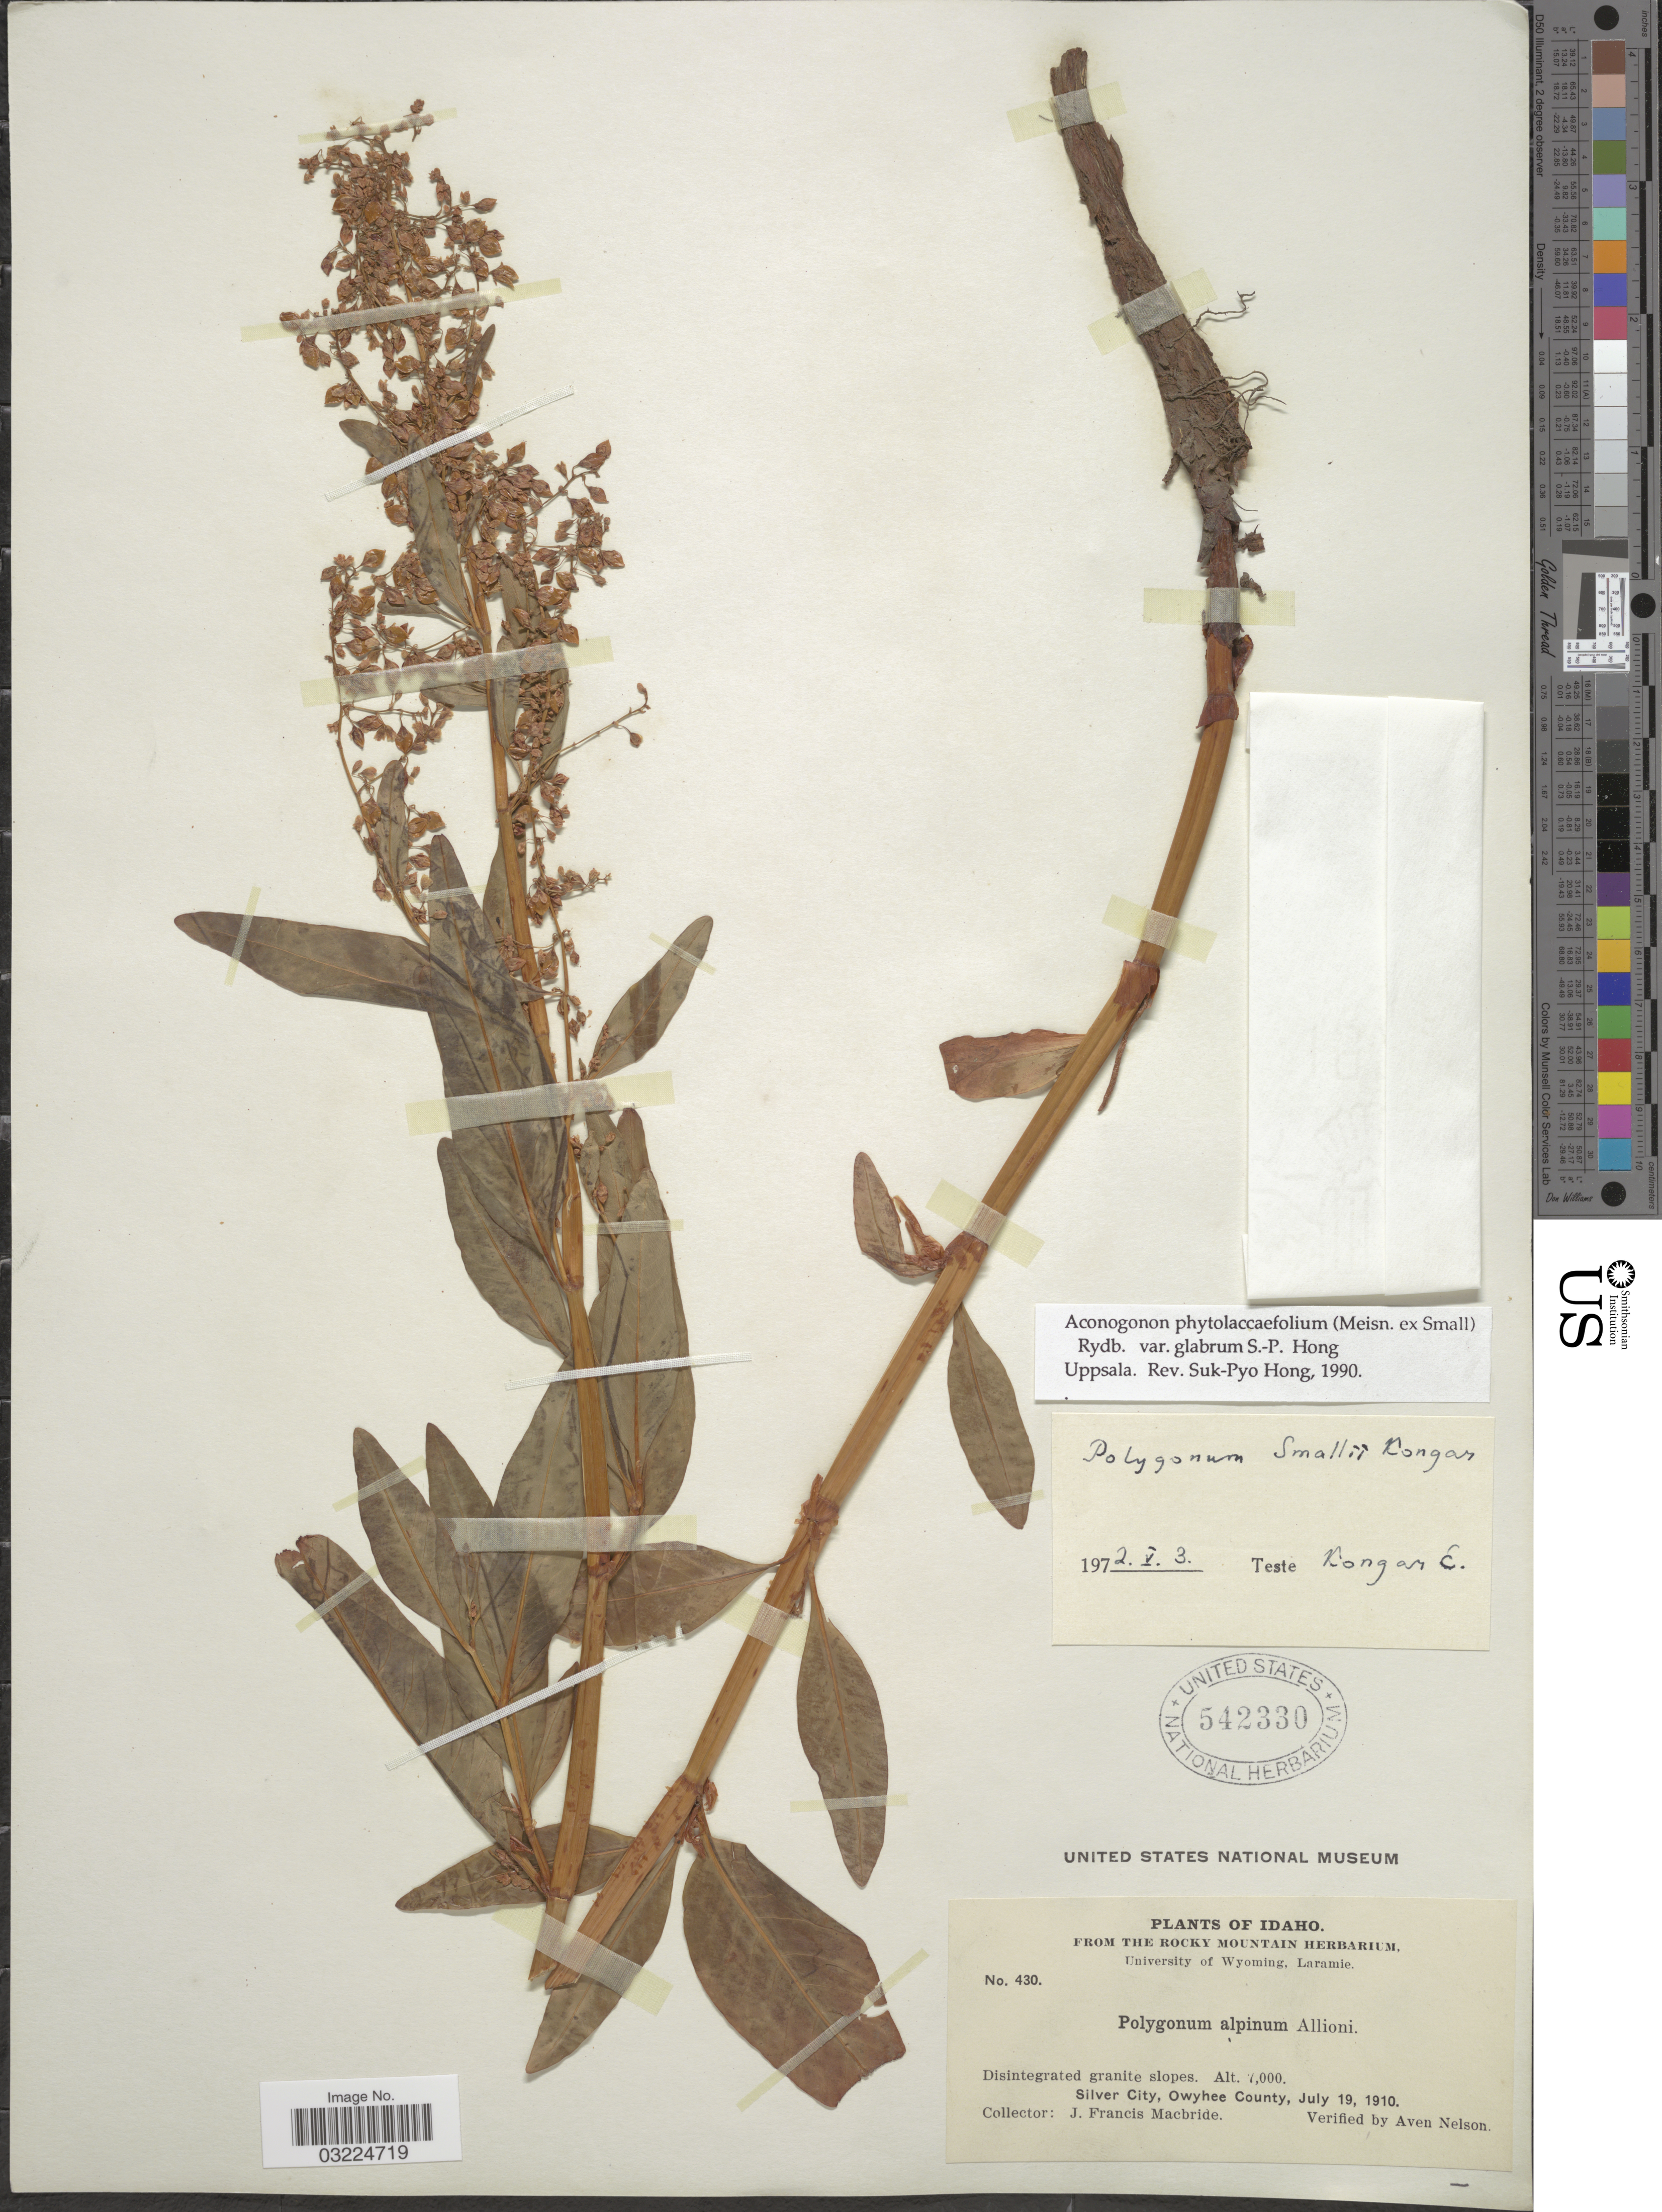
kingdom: Plantae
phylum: Tracheophyta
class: Magnoliopsida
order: Caryophyllales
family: Polygonaceae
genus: Koenigia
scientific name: Koenigia phytolaccifolia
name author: (Meisn. ex Small) T.M. Schust. & Reveal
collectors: J. F. Macbride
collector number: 430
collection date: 1910-07-19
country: United States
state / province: Idaho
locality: Silver City, Owyhee County.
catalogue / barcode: US 542330